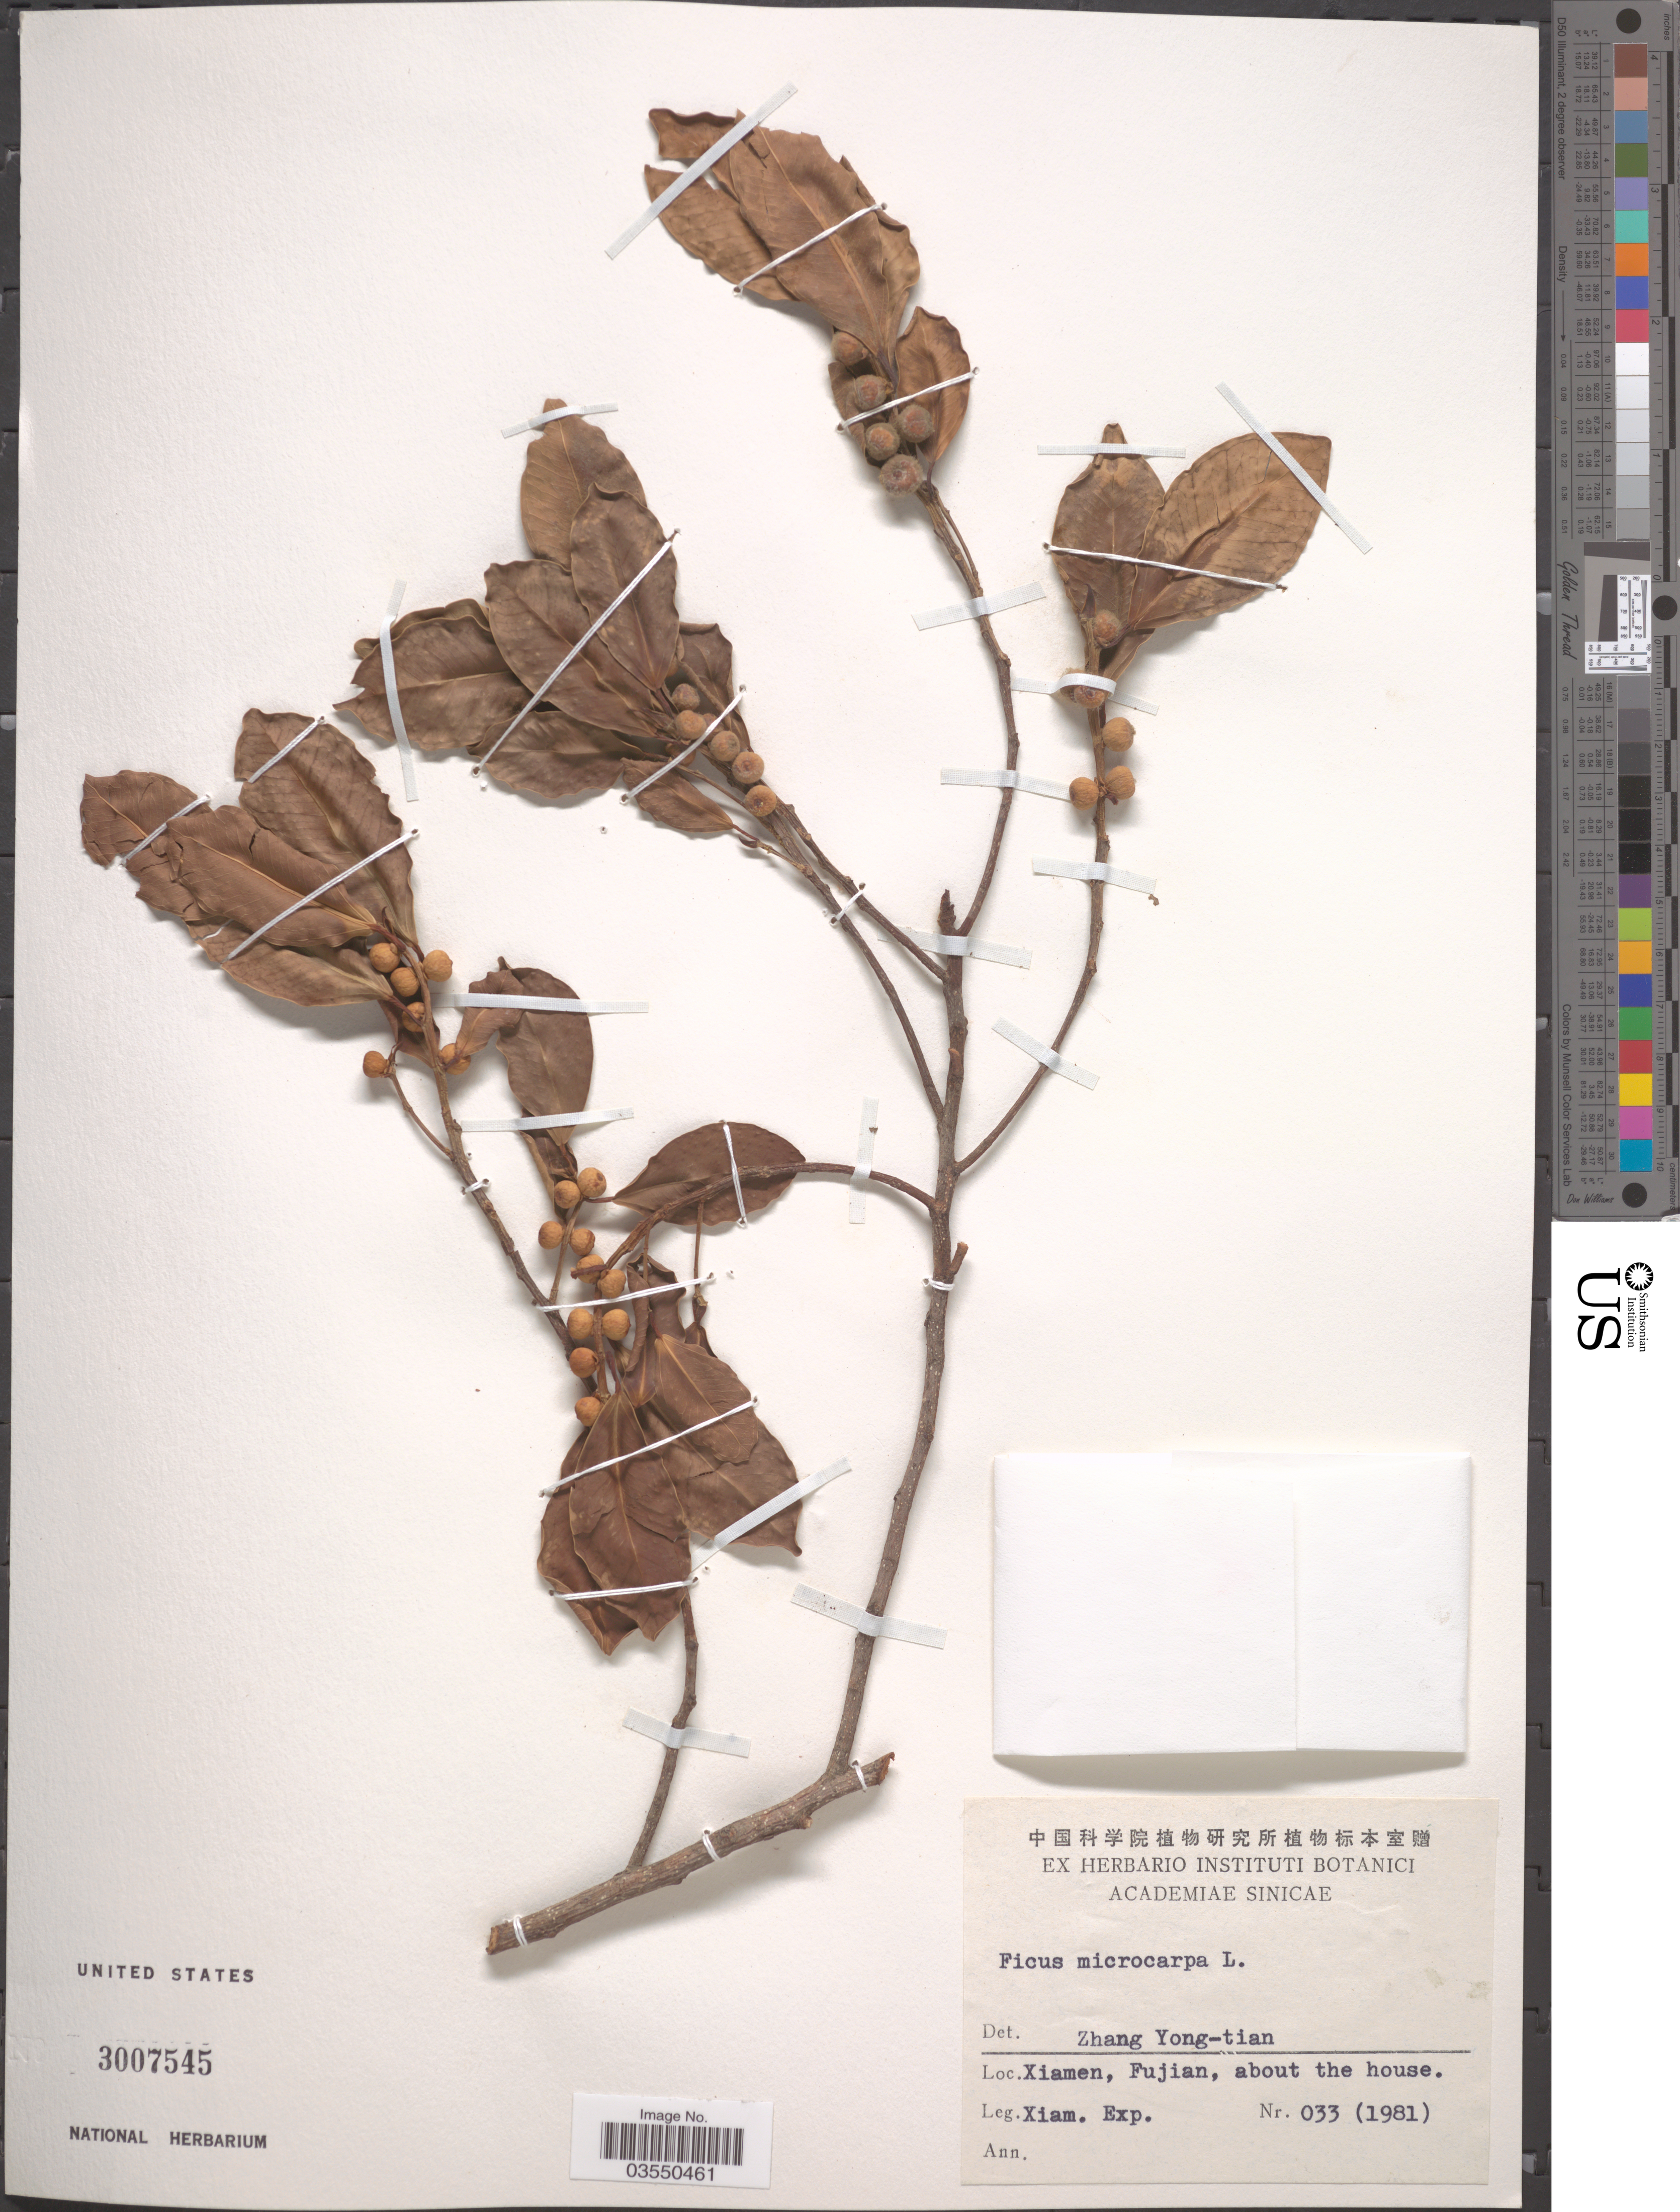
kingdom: Plantae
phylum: Tracheophyta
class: Magnoliopsida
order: Rosales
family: Moraceae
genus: Ficus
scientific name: Ficus microcarpa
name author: L. f.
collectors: Xiamen Expedition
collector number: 033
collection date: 1981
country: China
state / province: Fujian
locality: Xiamen, Fujian, about the house.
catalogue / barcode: US 3007545